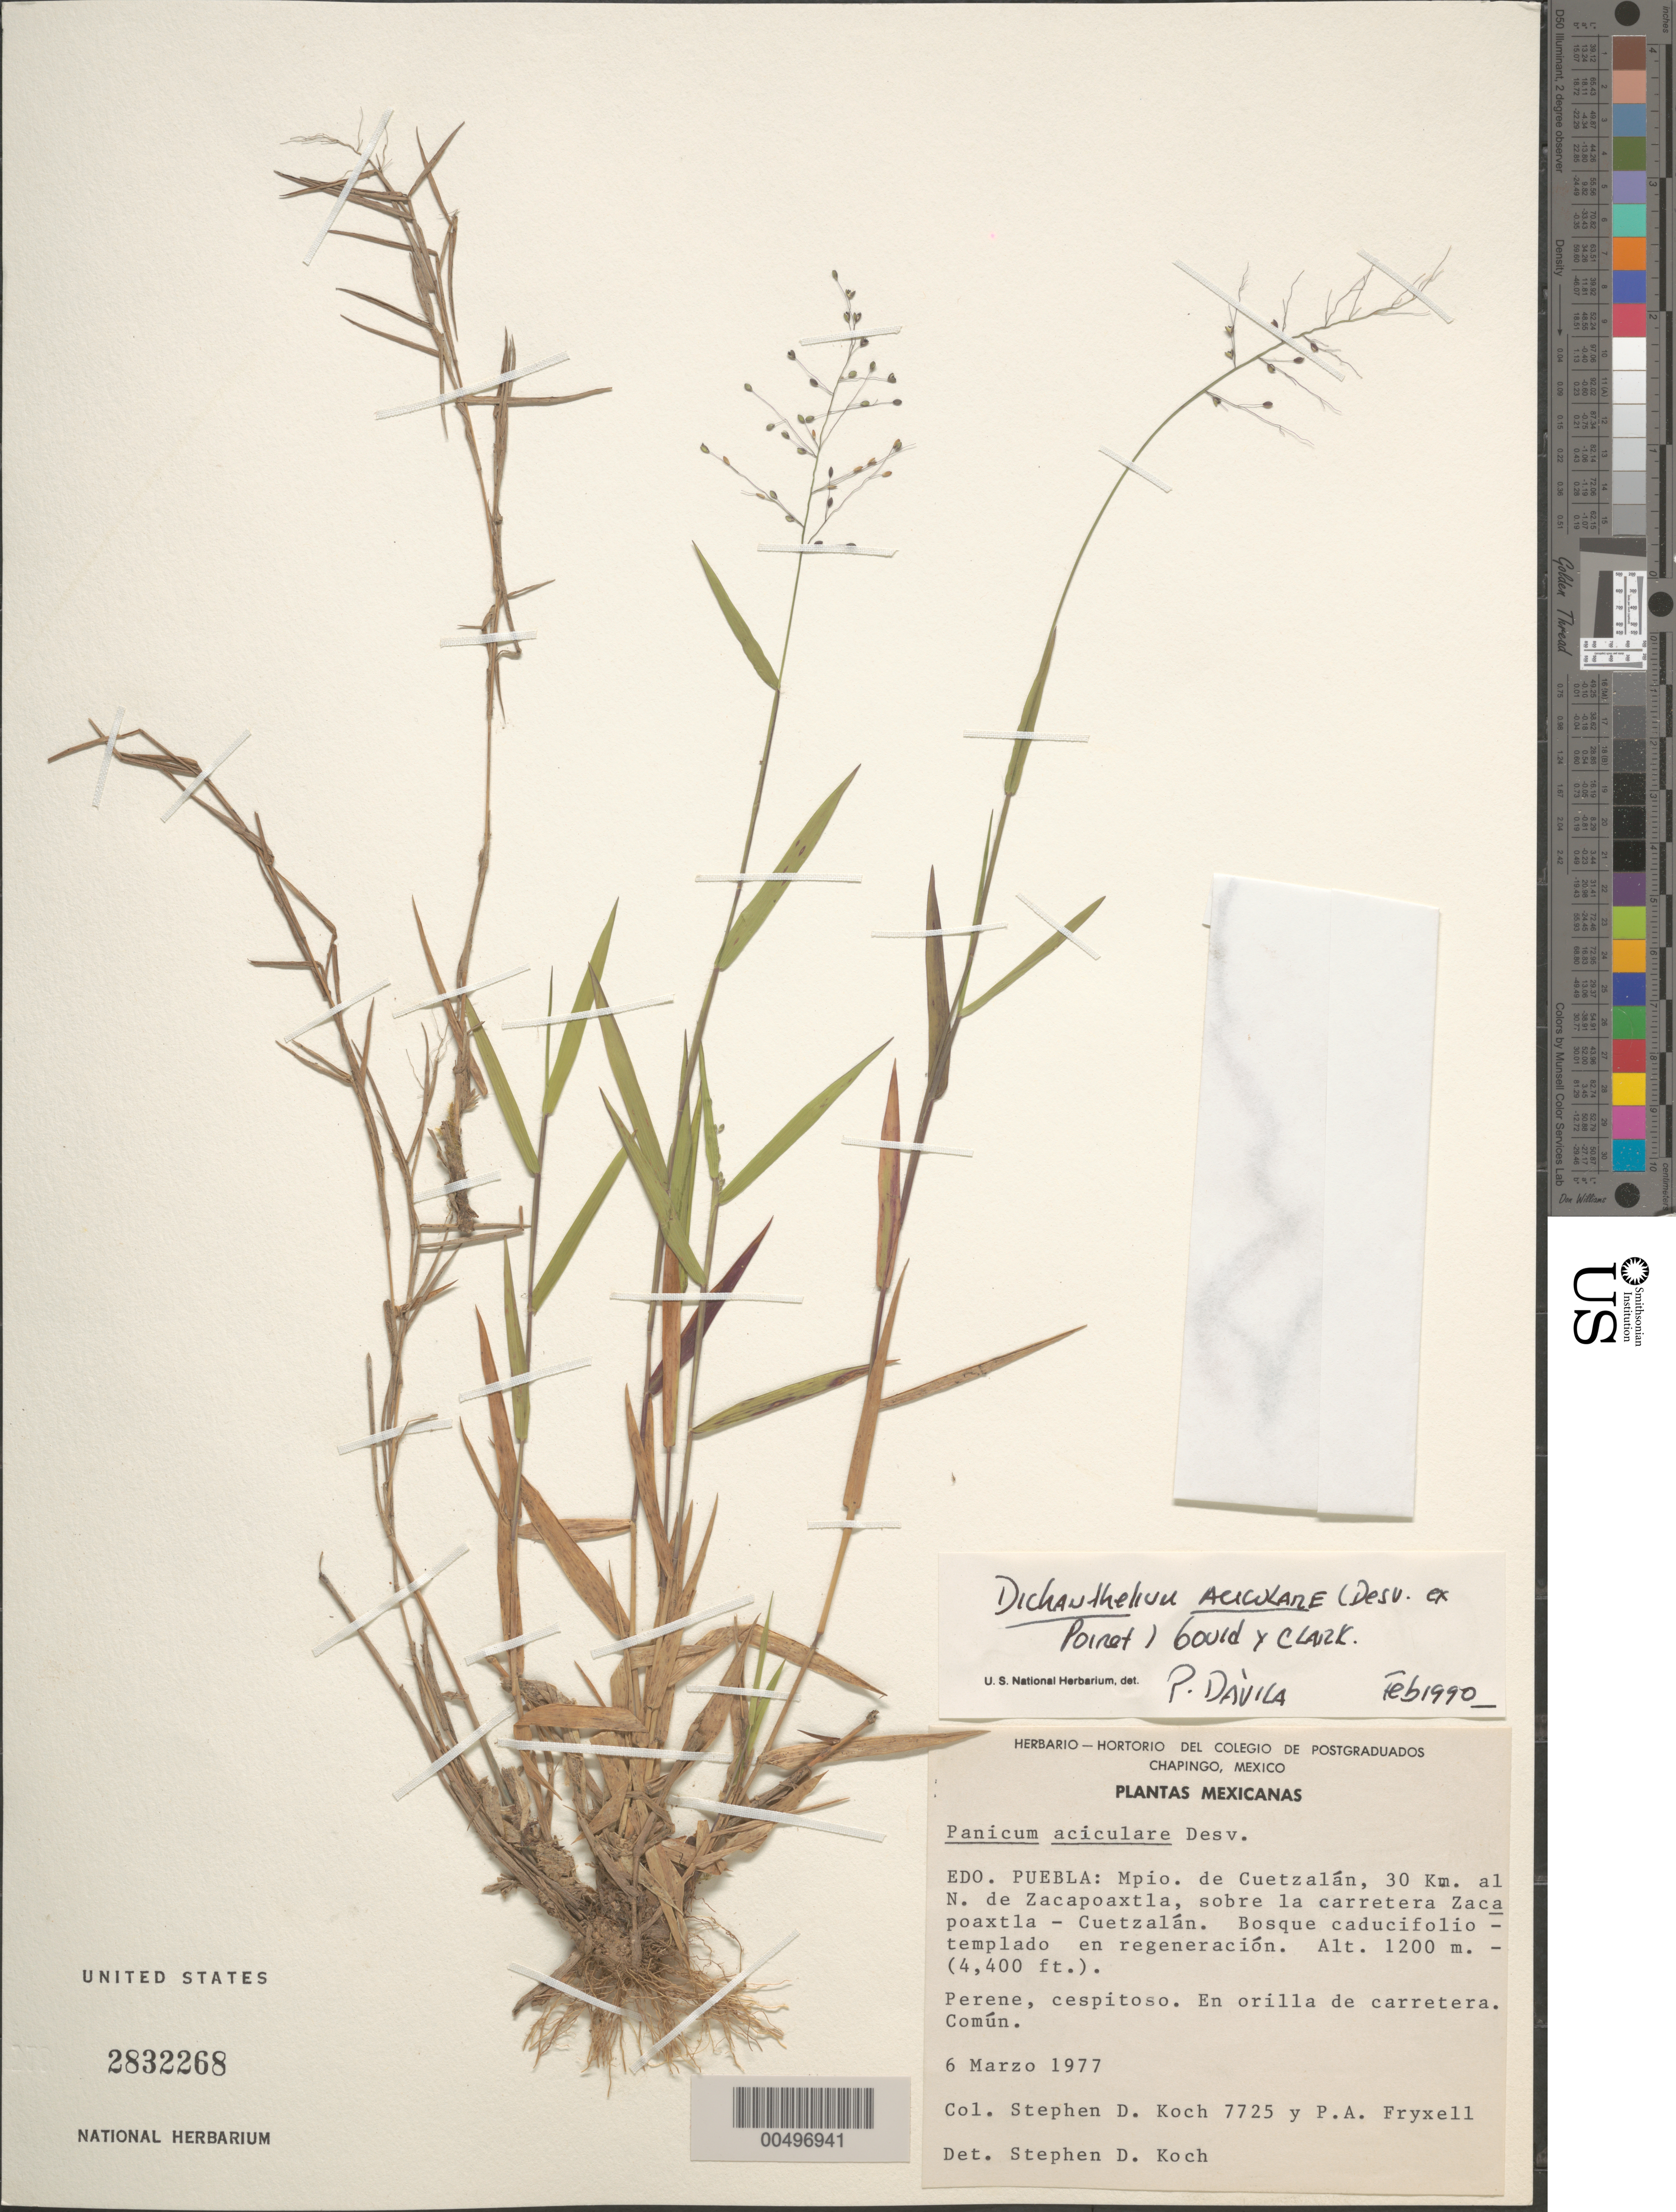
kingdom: Plantae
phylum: Tracheophyta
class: Liliopsida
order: Poales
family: Poaceae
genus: Dichanthelium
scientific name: Dichanthelium aciculare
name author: (Desv. ex Poir.) Gould & C.A. Clark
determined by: Dávila, P. D.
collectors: S. D. Koch & P. A. Fryxell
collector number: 7725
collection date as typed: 6 Mar 1977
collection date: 1977-03-06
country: Mexico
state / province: Puebla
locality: Mun de Cuetzalán, 30 km al N de Zacapoaxtla, sobre la carretera Zacapoaxtla - Cuetzalán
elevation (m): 1200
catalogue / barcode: US 2832268